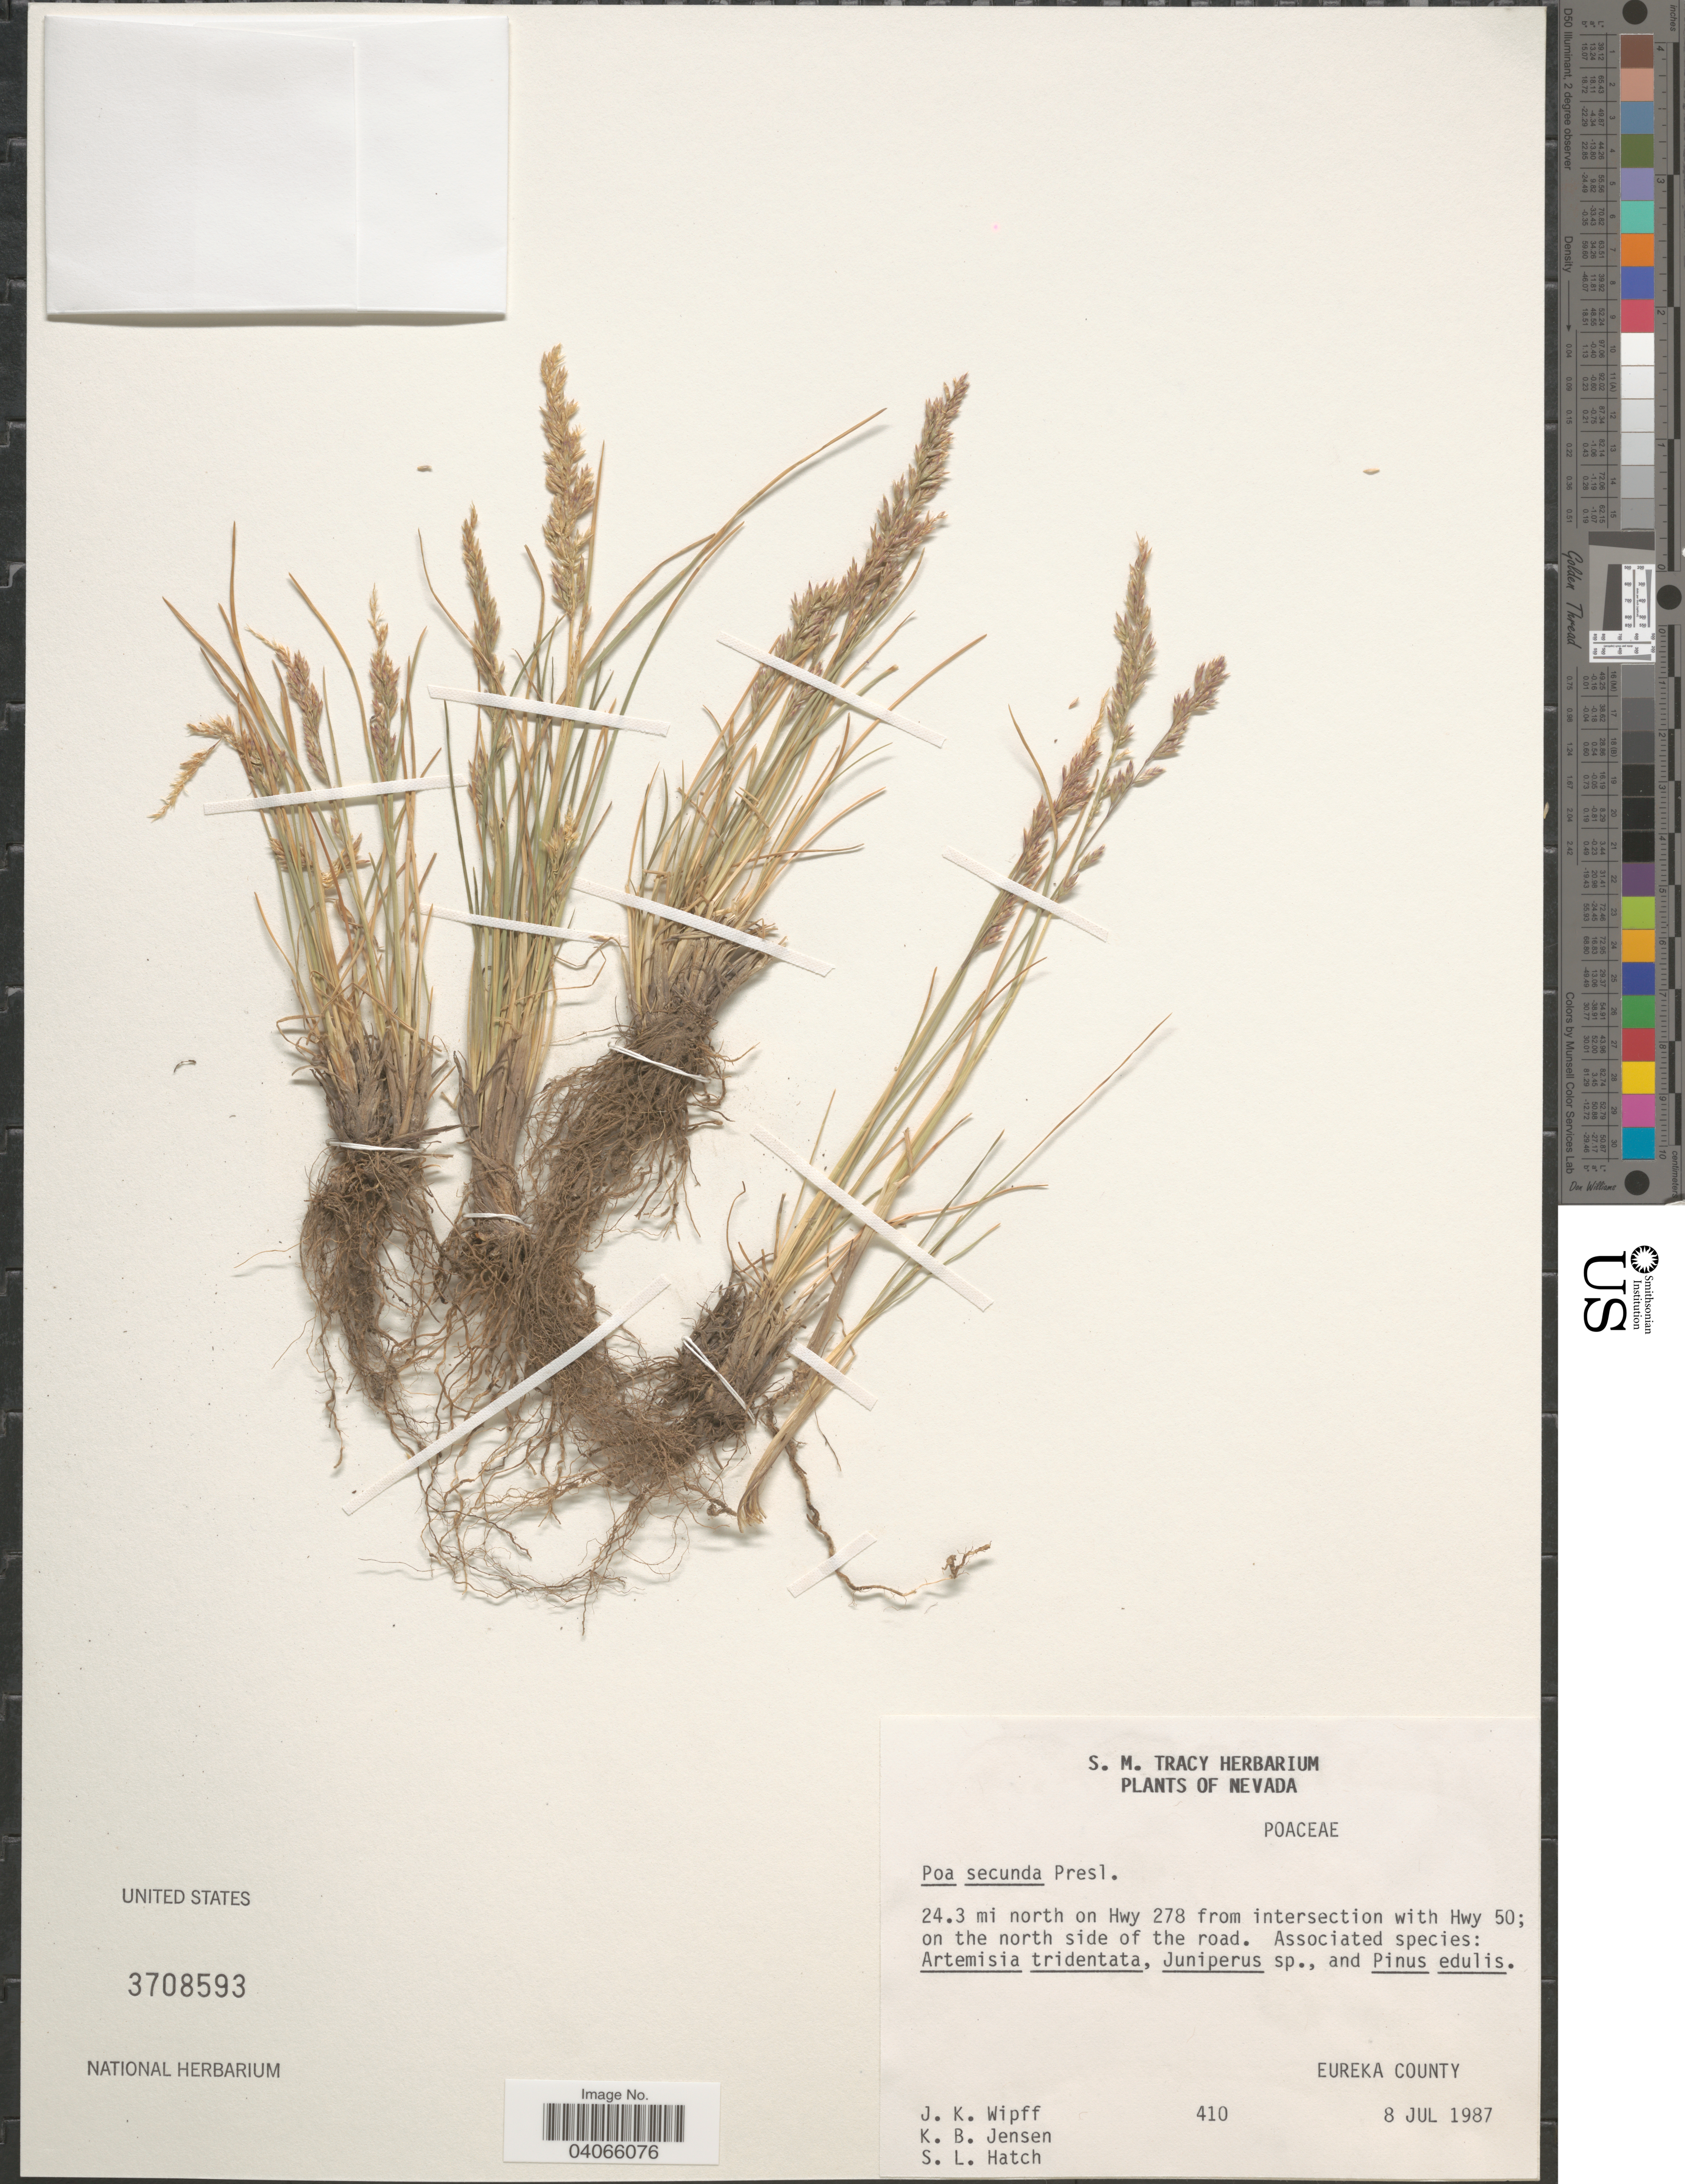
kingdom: Plantae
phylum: Tracheophyta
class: Liliopsida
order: Poales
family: Poaceae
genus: Poa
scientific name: Poa secunda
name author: J. Presl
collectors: J. K. Wipff, K. B. Jensen & S. Hatch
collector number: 410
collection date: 1987-07-08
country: United States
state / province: Nevada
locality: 24.3 mi north on Hwy 278 from intersection with Hwy 50; on the north side of the road. Eureka County.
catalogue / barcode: US 3708593